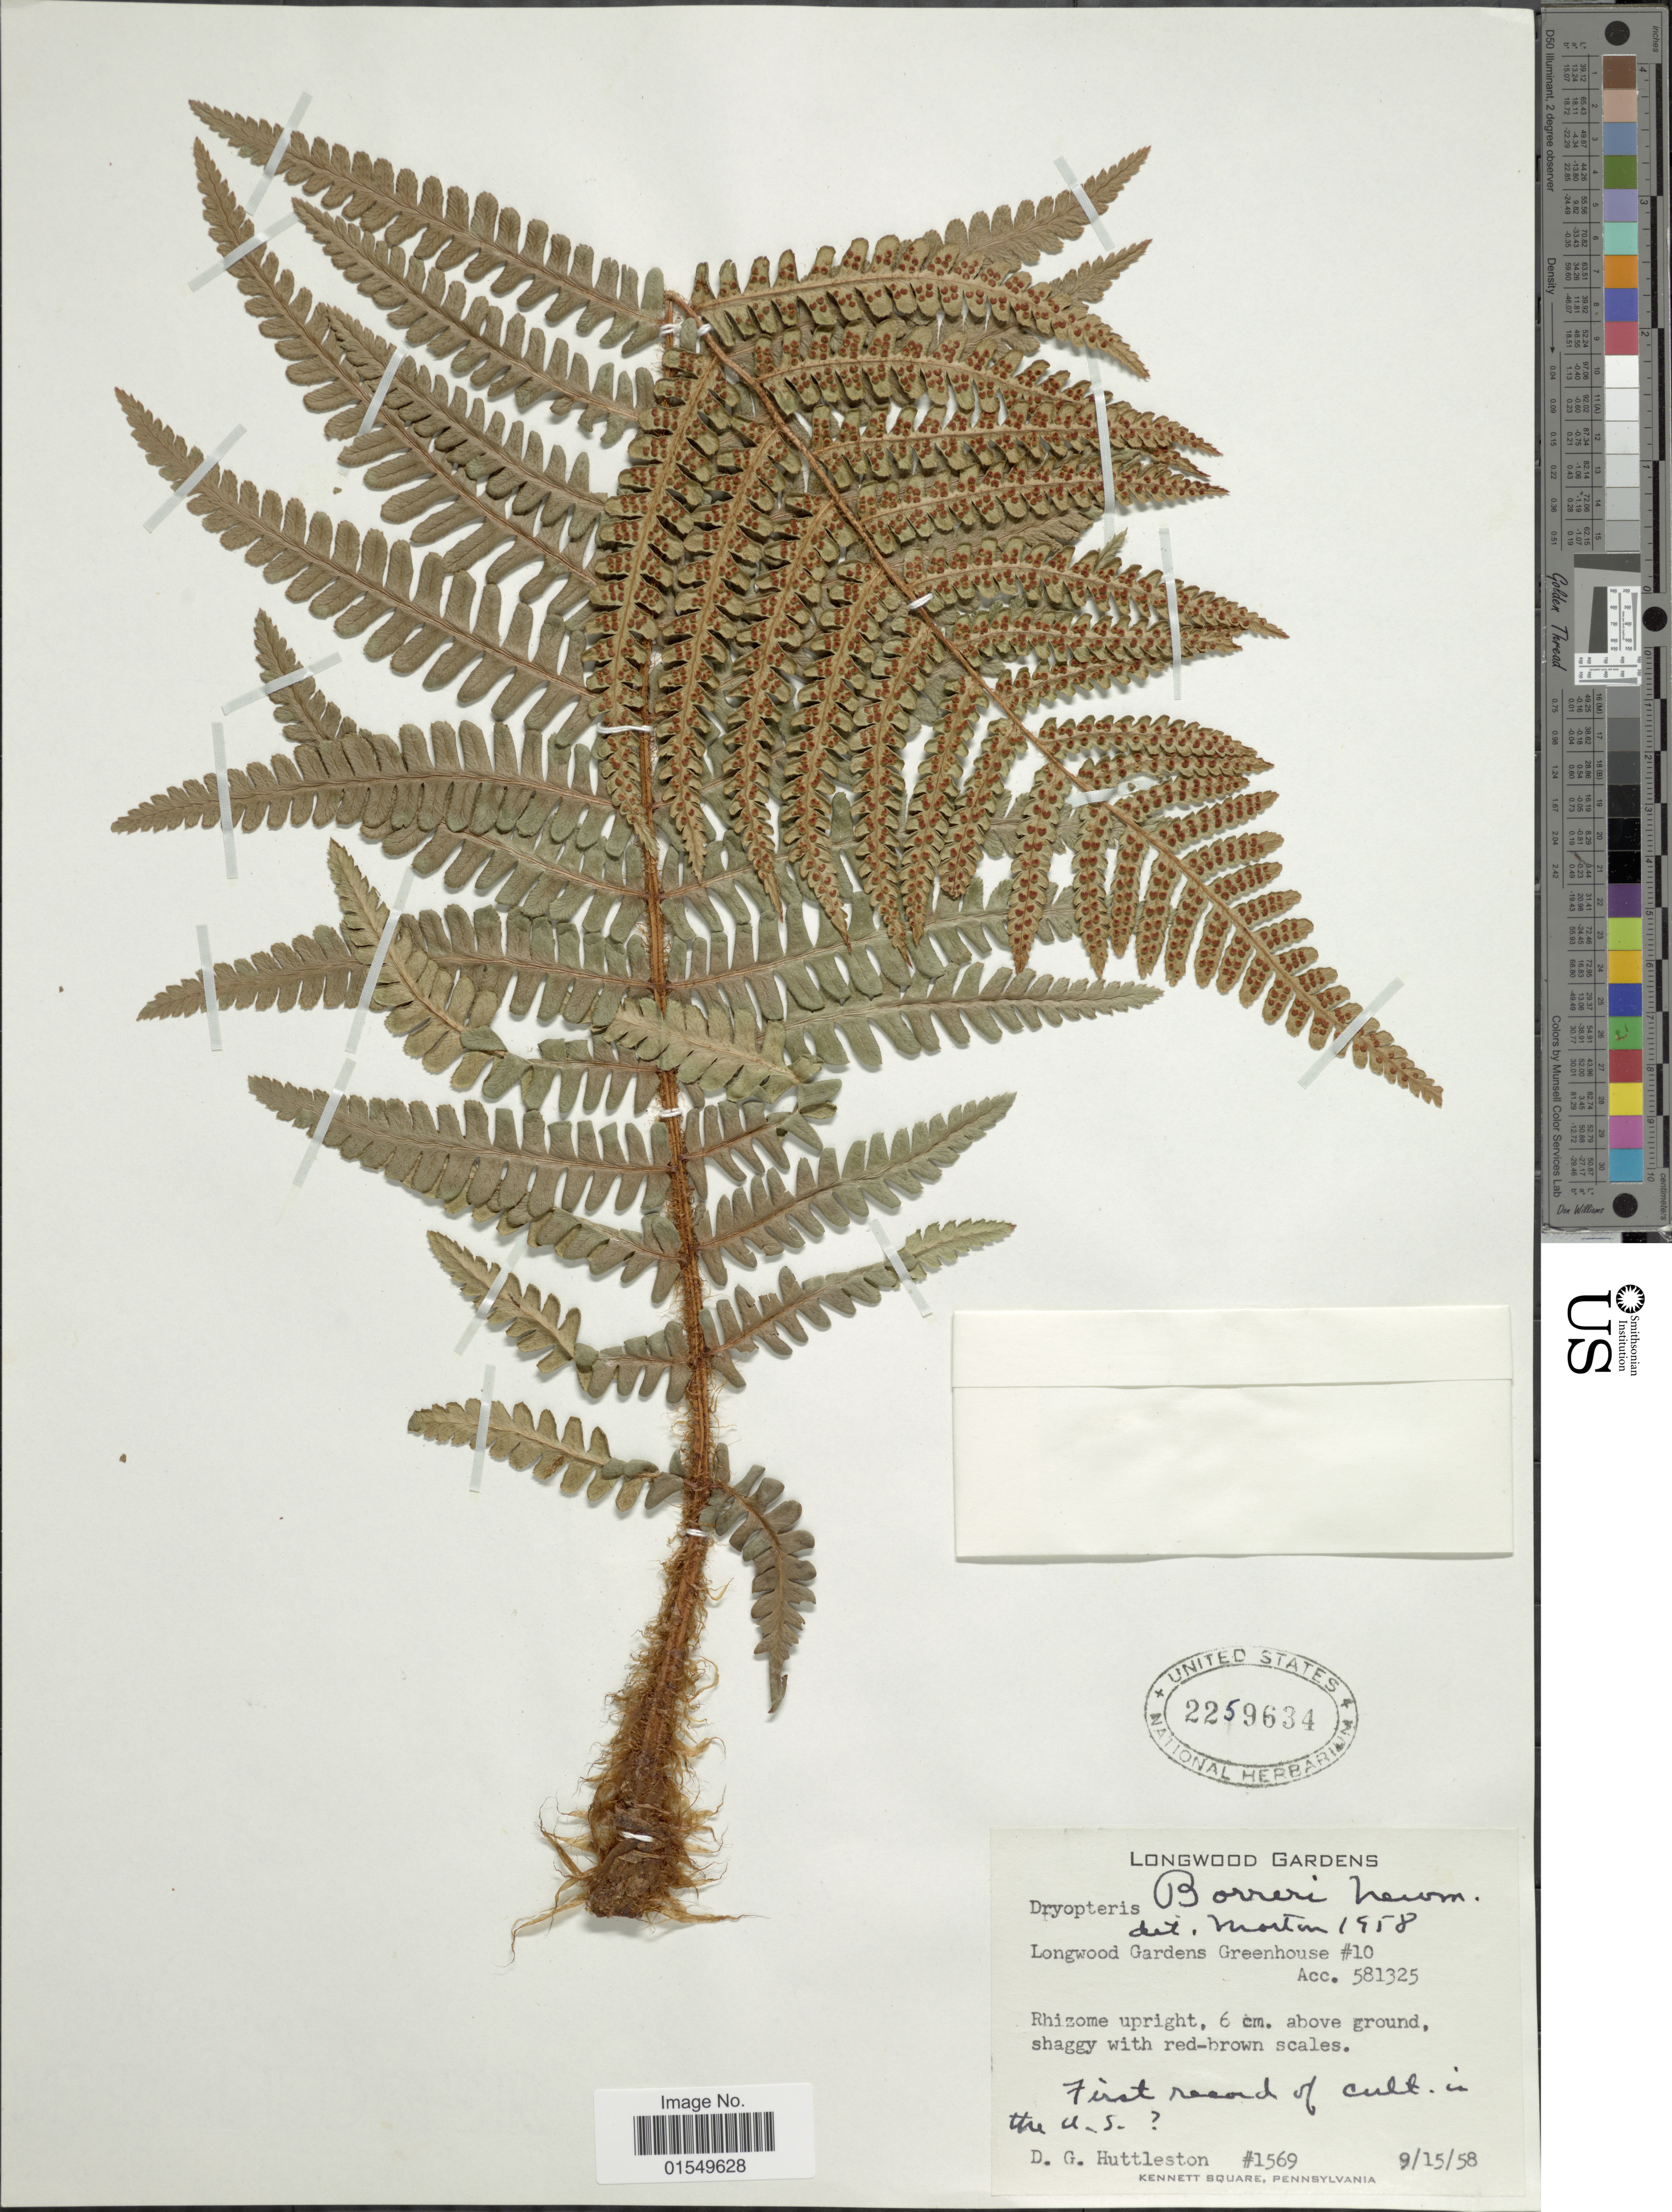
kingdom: Plantae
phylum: Tracheophyta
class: Polypodiopsida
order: Polypodiales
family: Dryopteridaceae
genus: Dryopteris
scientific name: Dryopteris borreri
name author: (Newman) Oberholzer & Tavel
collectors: D. G. Huttleston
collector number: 1569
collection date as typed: Transcribed d/m/y: 15/9/58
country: United States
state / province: Pennsylvania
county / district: Chester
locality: Longwood Gardens, Greenhouse #10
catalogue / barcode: US 2259634